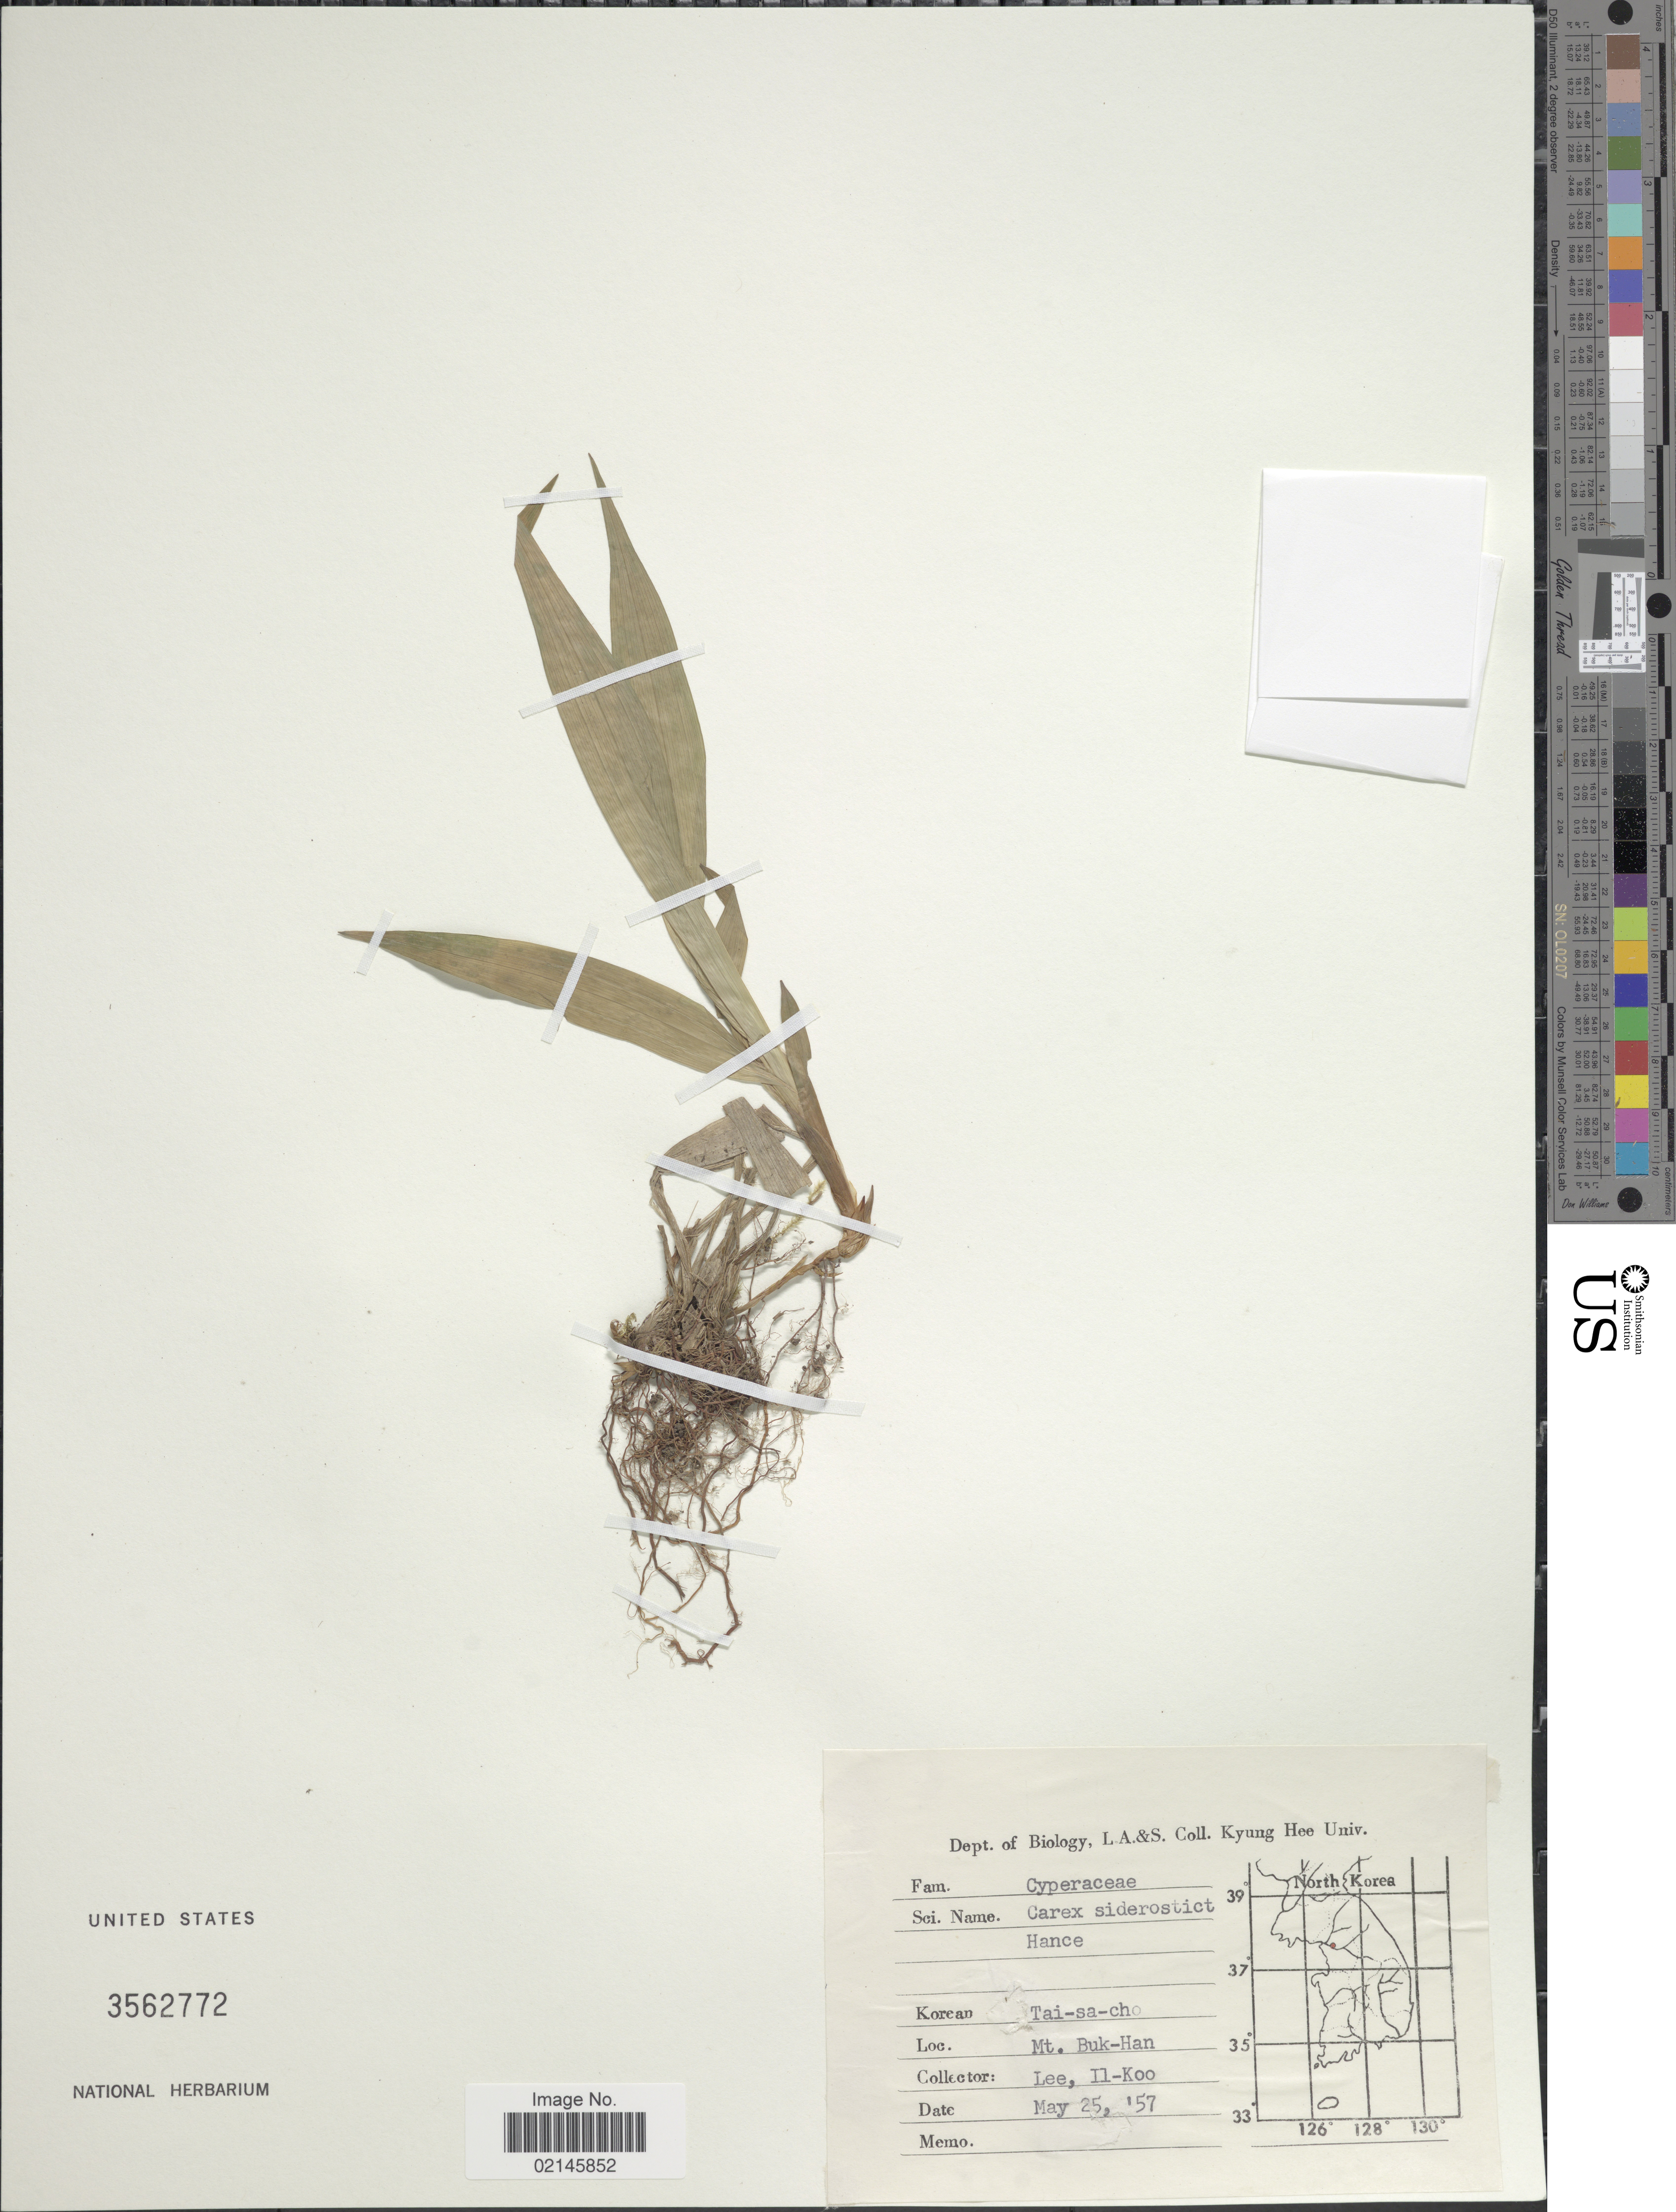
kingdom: Plantae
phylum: Tracheophyta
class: Liliopsida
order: Poales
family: Cyperaceae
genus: Carex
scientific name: Carex siderosticta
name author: Hance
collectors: Il-Ko Lee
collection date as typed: Transcribed d/m/y: 25/5/57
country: South Korea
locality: Mt. Buk-Han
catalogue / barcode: US 3562772